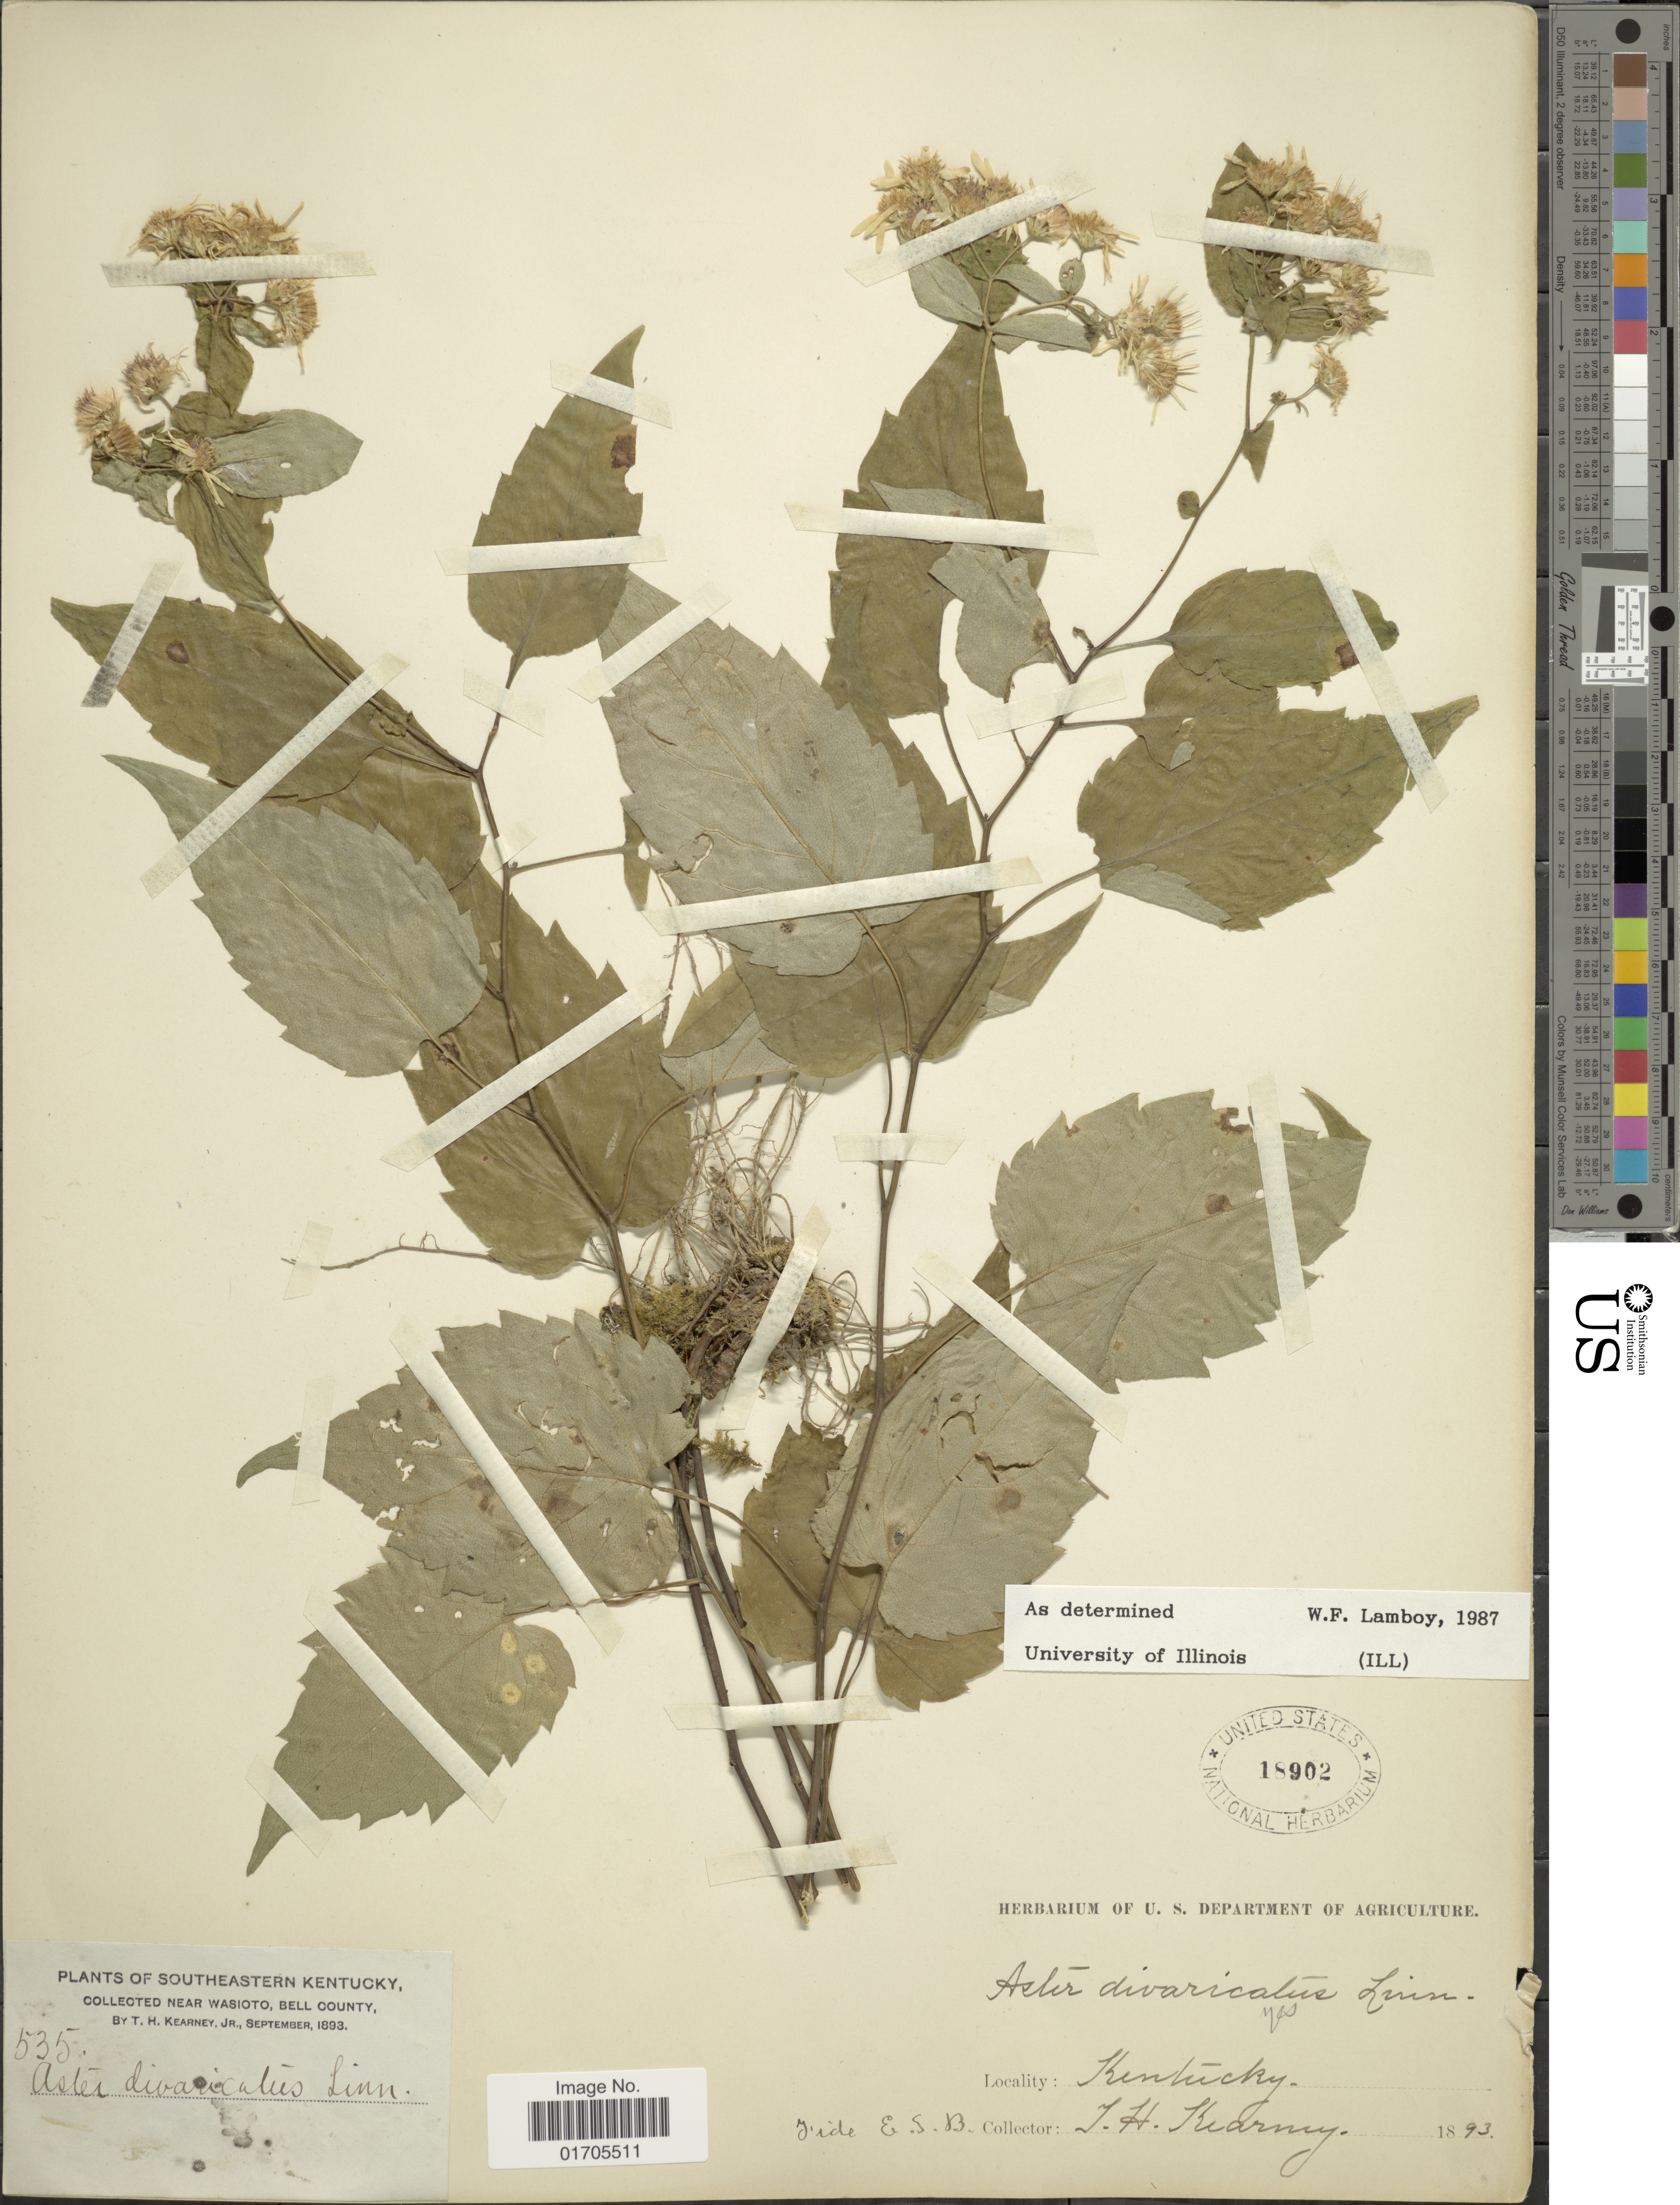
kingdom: Plantae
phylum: Tracheophyta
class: Magnoliopsida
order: Asterales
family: Asteraceae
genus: Eurybia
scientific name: Eurybia divaricata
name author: (L.) G.L. Nesom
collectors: T. H. Kearney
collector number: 535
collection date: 1893-09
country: United States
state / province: Kentucky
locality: Southeastern Kentucky. Near Wasioto, Bell County.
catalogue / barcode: US 18902